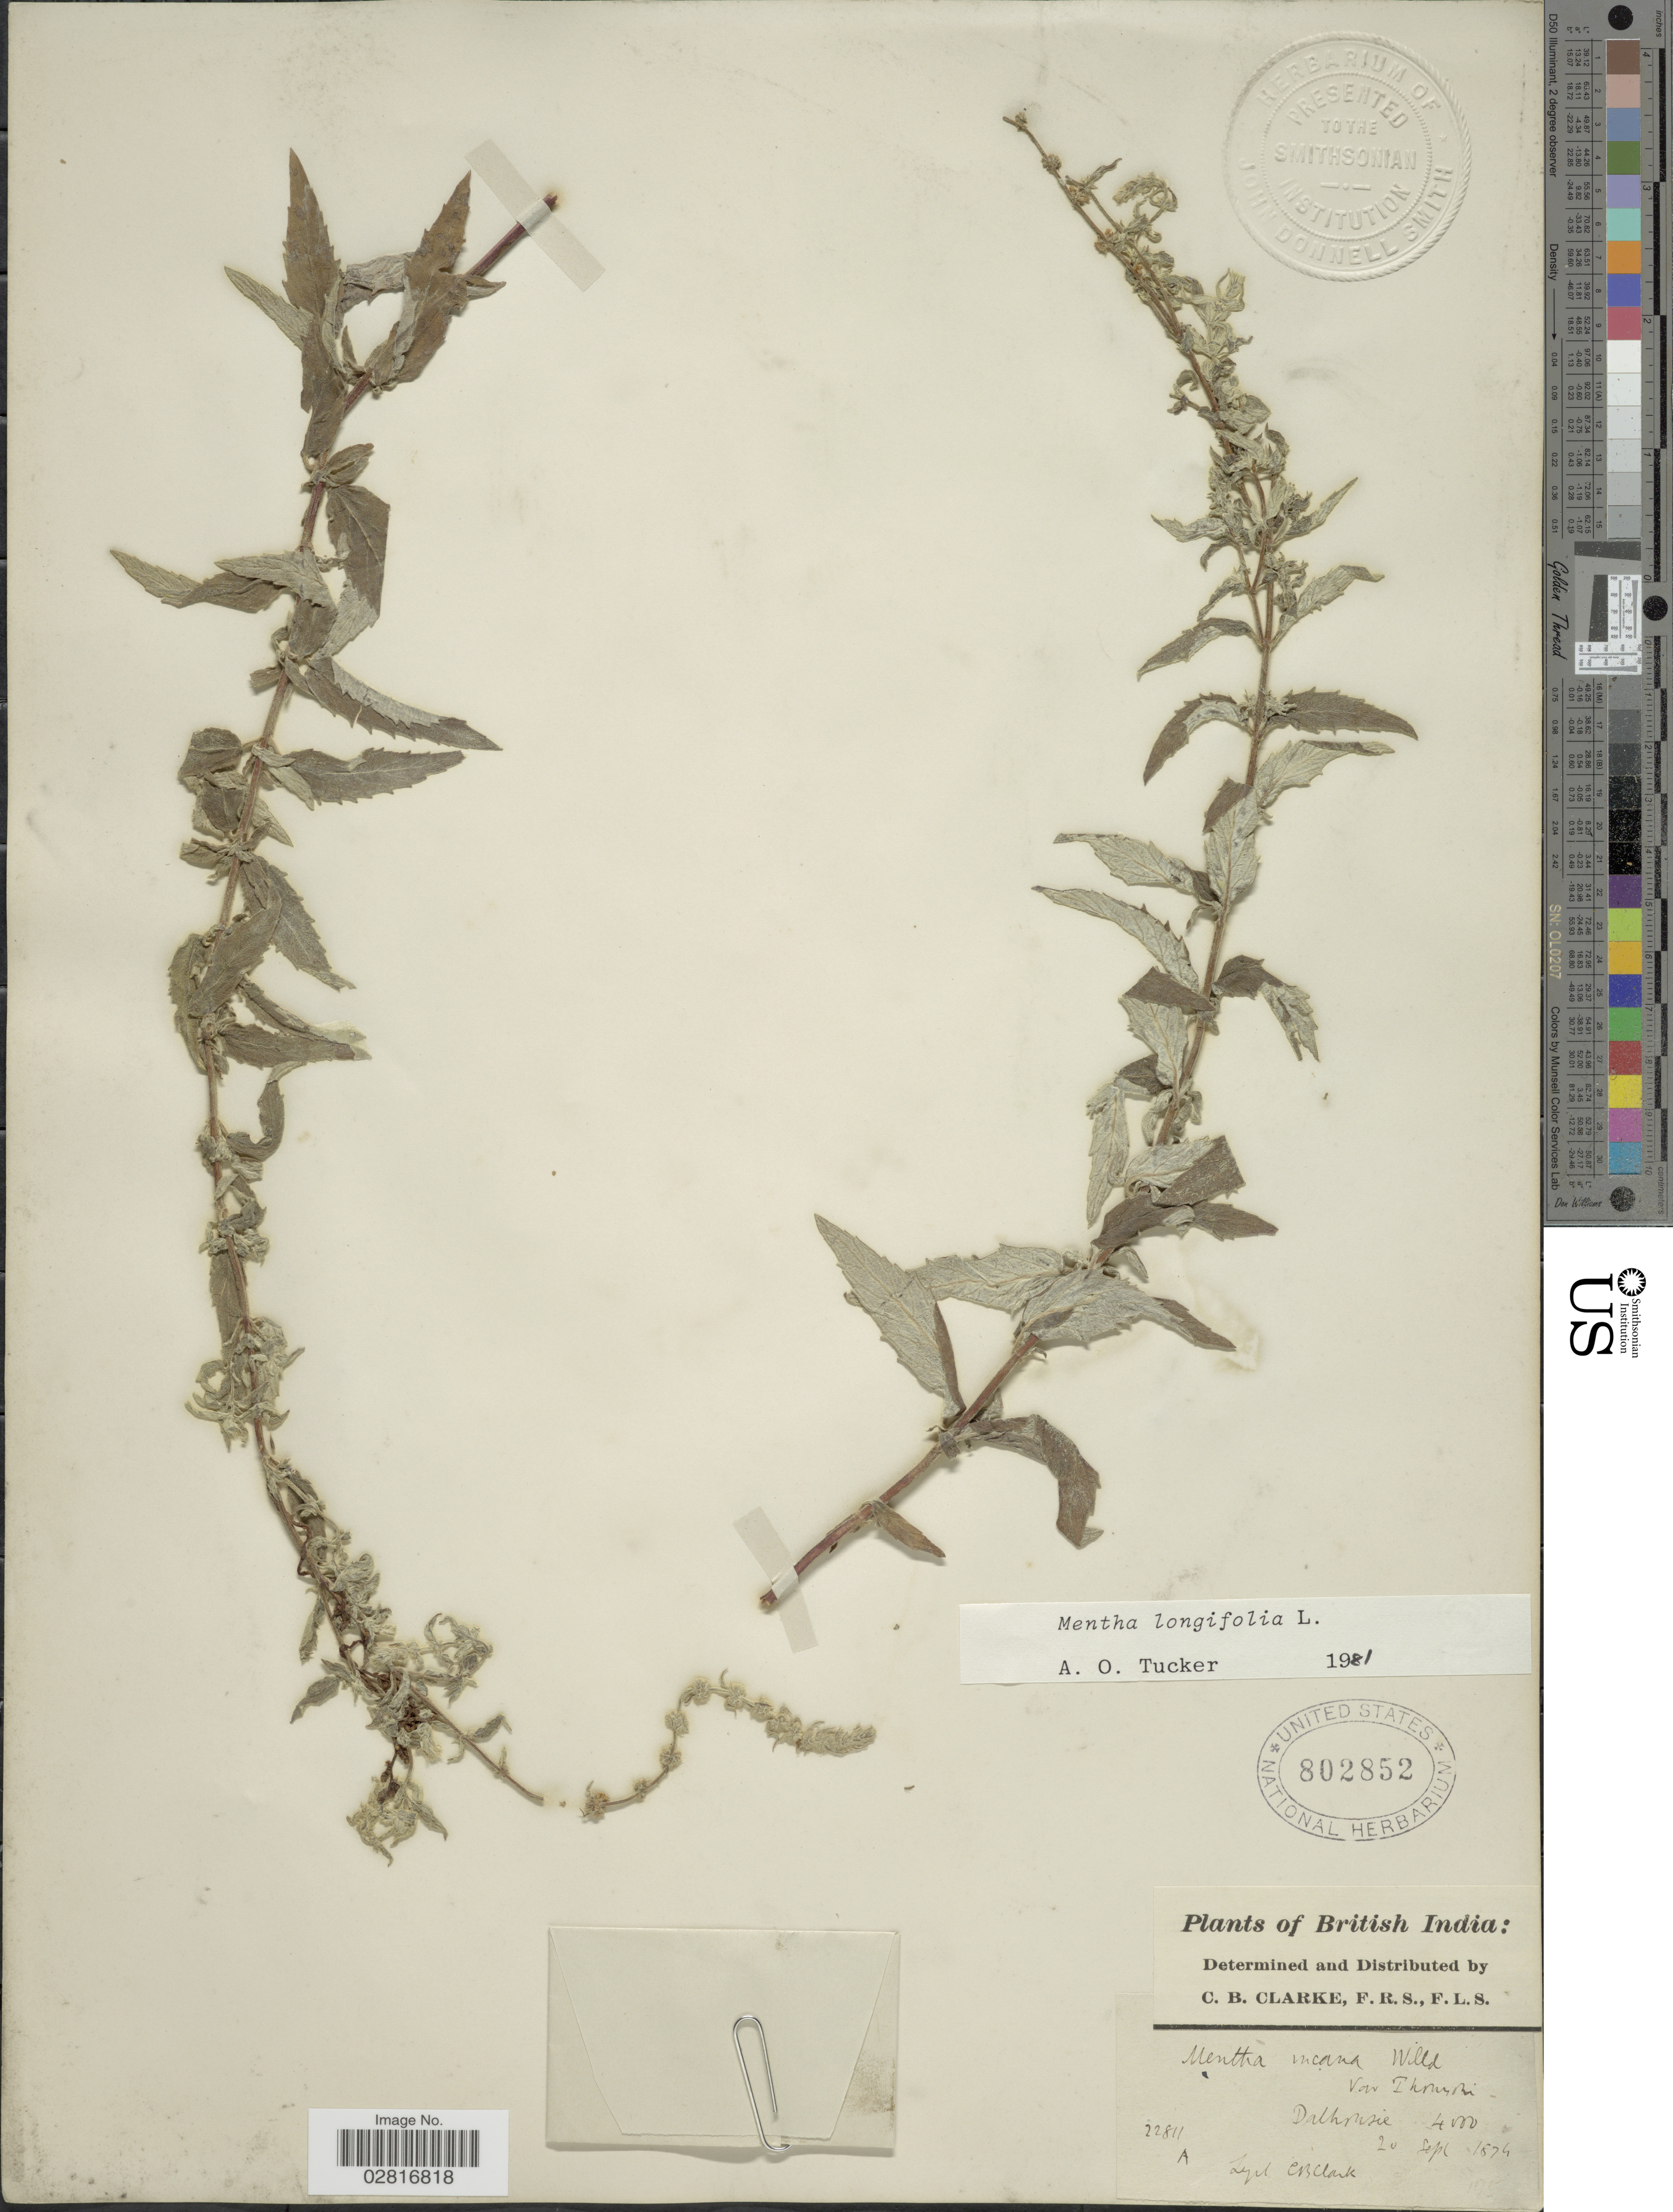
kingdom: Plantae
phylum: Tracheophyta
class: Magnoliopsida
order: Lamiales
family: Lamiaceae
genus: Mentha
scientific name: Mentha longifolia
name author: (L.) L.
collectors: C. B. Clarke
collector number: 22811A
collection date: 1874-09-20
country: India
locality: British India, Dalhonsie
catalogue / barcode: US 802852